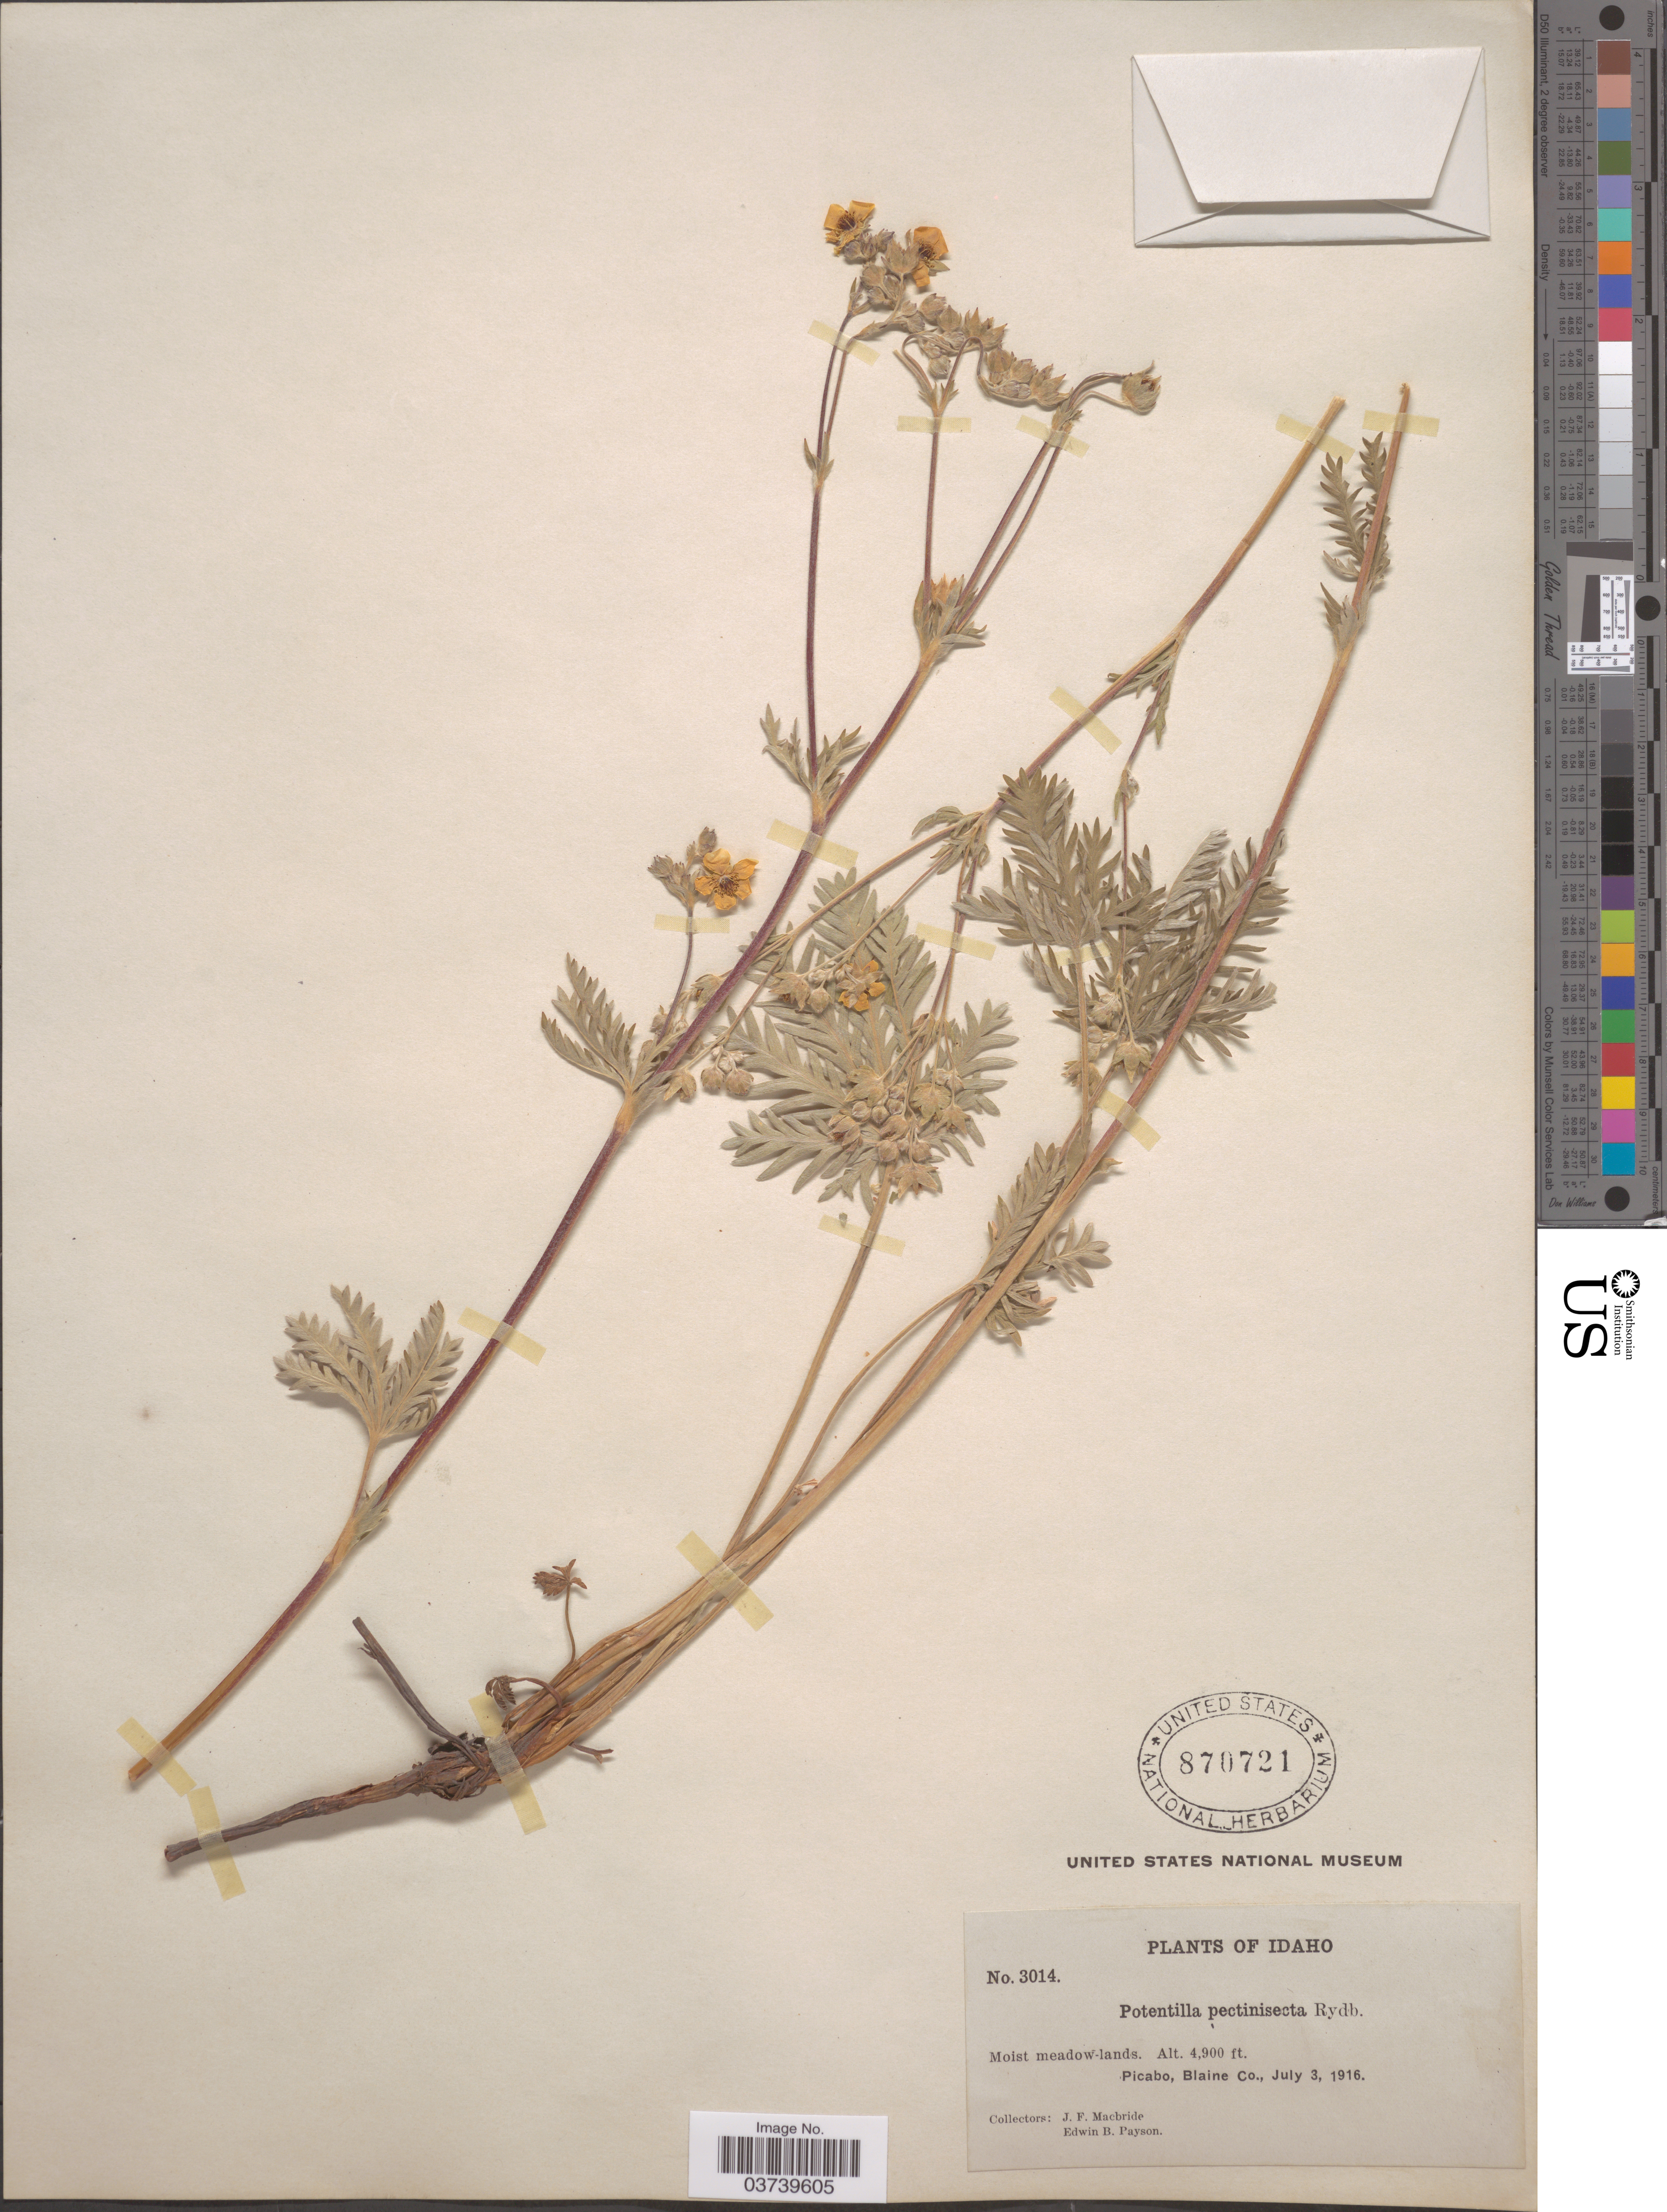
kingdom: Plantae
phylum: Tracheophyta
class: Magnoliopsida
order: Rosales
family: Rosaceae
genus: Potentilla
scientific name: Potentilla gracilis var. elmeri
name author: (Rydb.) Jeps.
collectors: J. F. Macbride & E. B. Payson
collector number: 3014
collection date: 1916-07-03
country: United States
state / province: Idaho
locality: Picabo, Blaine Co.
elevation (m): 1494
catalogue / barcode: US 870721